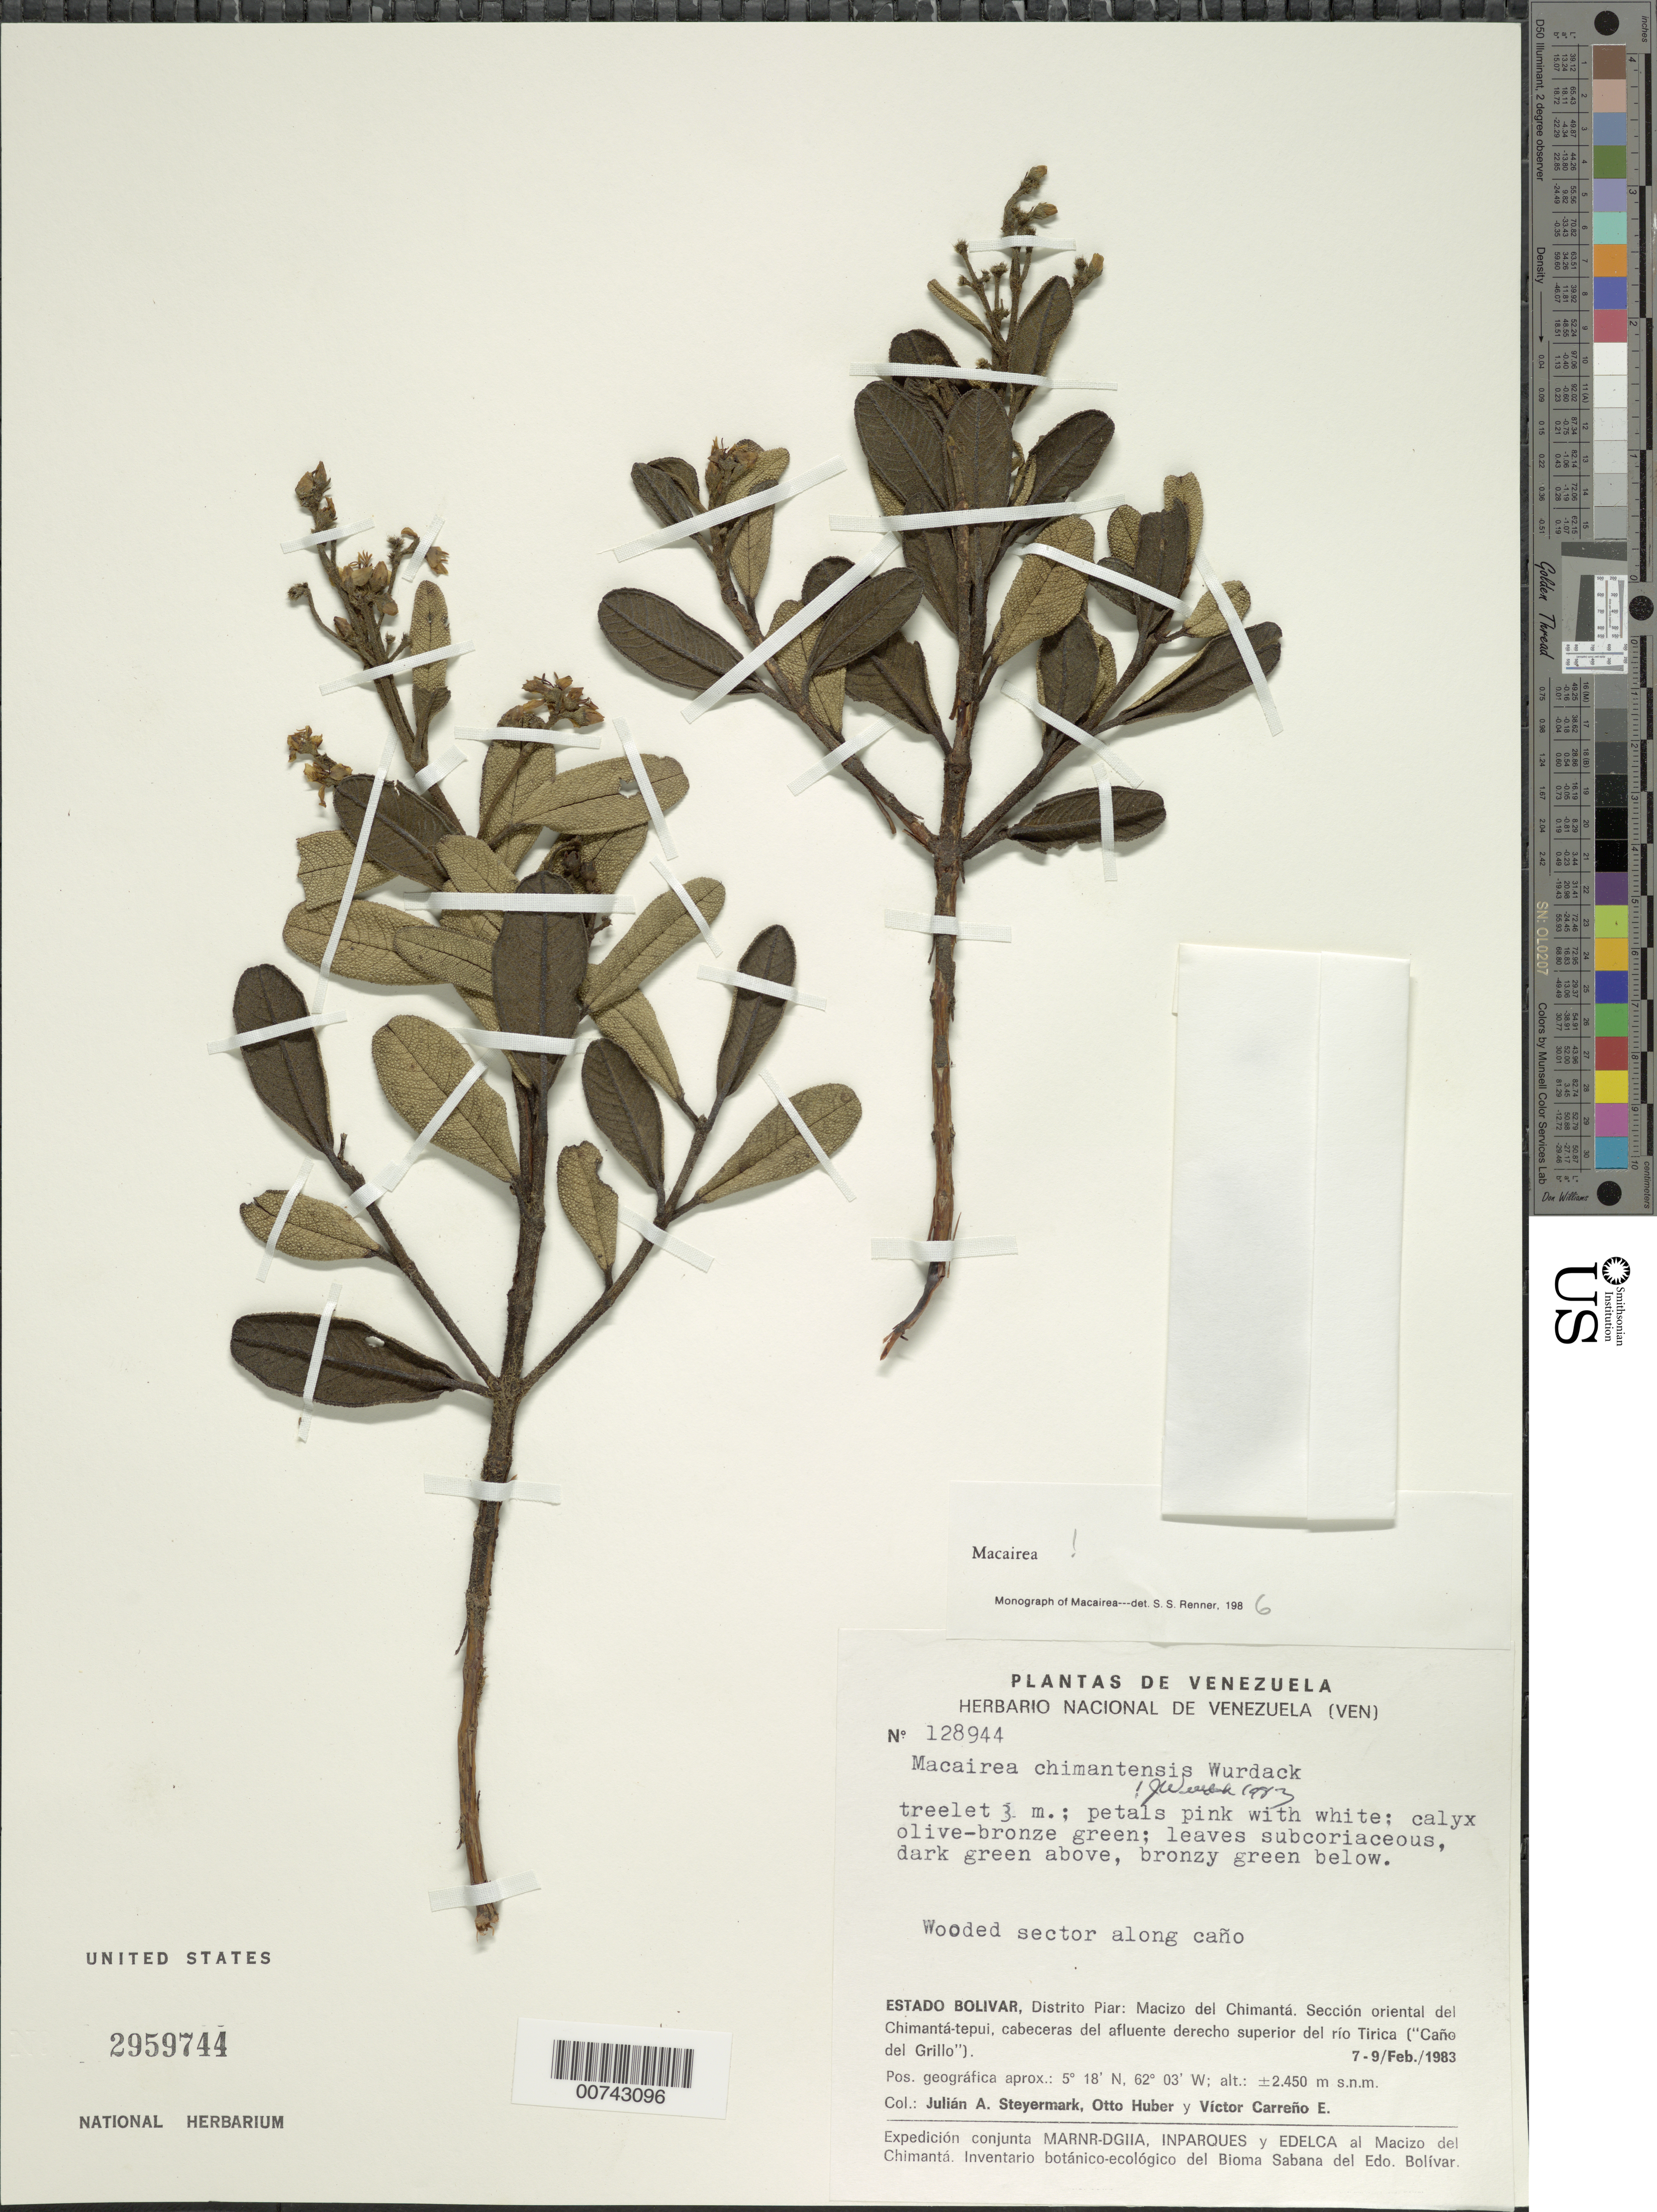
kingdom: Plantae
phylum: Tracheophyta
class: Magnoliopsida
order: Myrtales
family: Melastomataceae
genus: Macairea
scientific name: Macairea chimantensis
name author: Wurdack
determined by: Wurdack, John J., (US), US (UNITED STATES)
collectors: J. Steyermark, O. Huber & V. Carreño E.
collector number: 128944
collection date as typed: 7-Feb-83 to 9-Feb-83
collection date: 1983-02-07/1983-02-09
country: Venezuela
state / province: Bolívar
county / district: Piar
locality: Macizo del Chimantá, sect. oriental del Chimantá-tepuí, cabeceras del afluente derecho superíor del Río Tirica (Caño del Grillo)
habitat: Wooded sector along cano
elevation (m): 2450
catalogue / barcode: US 2959744